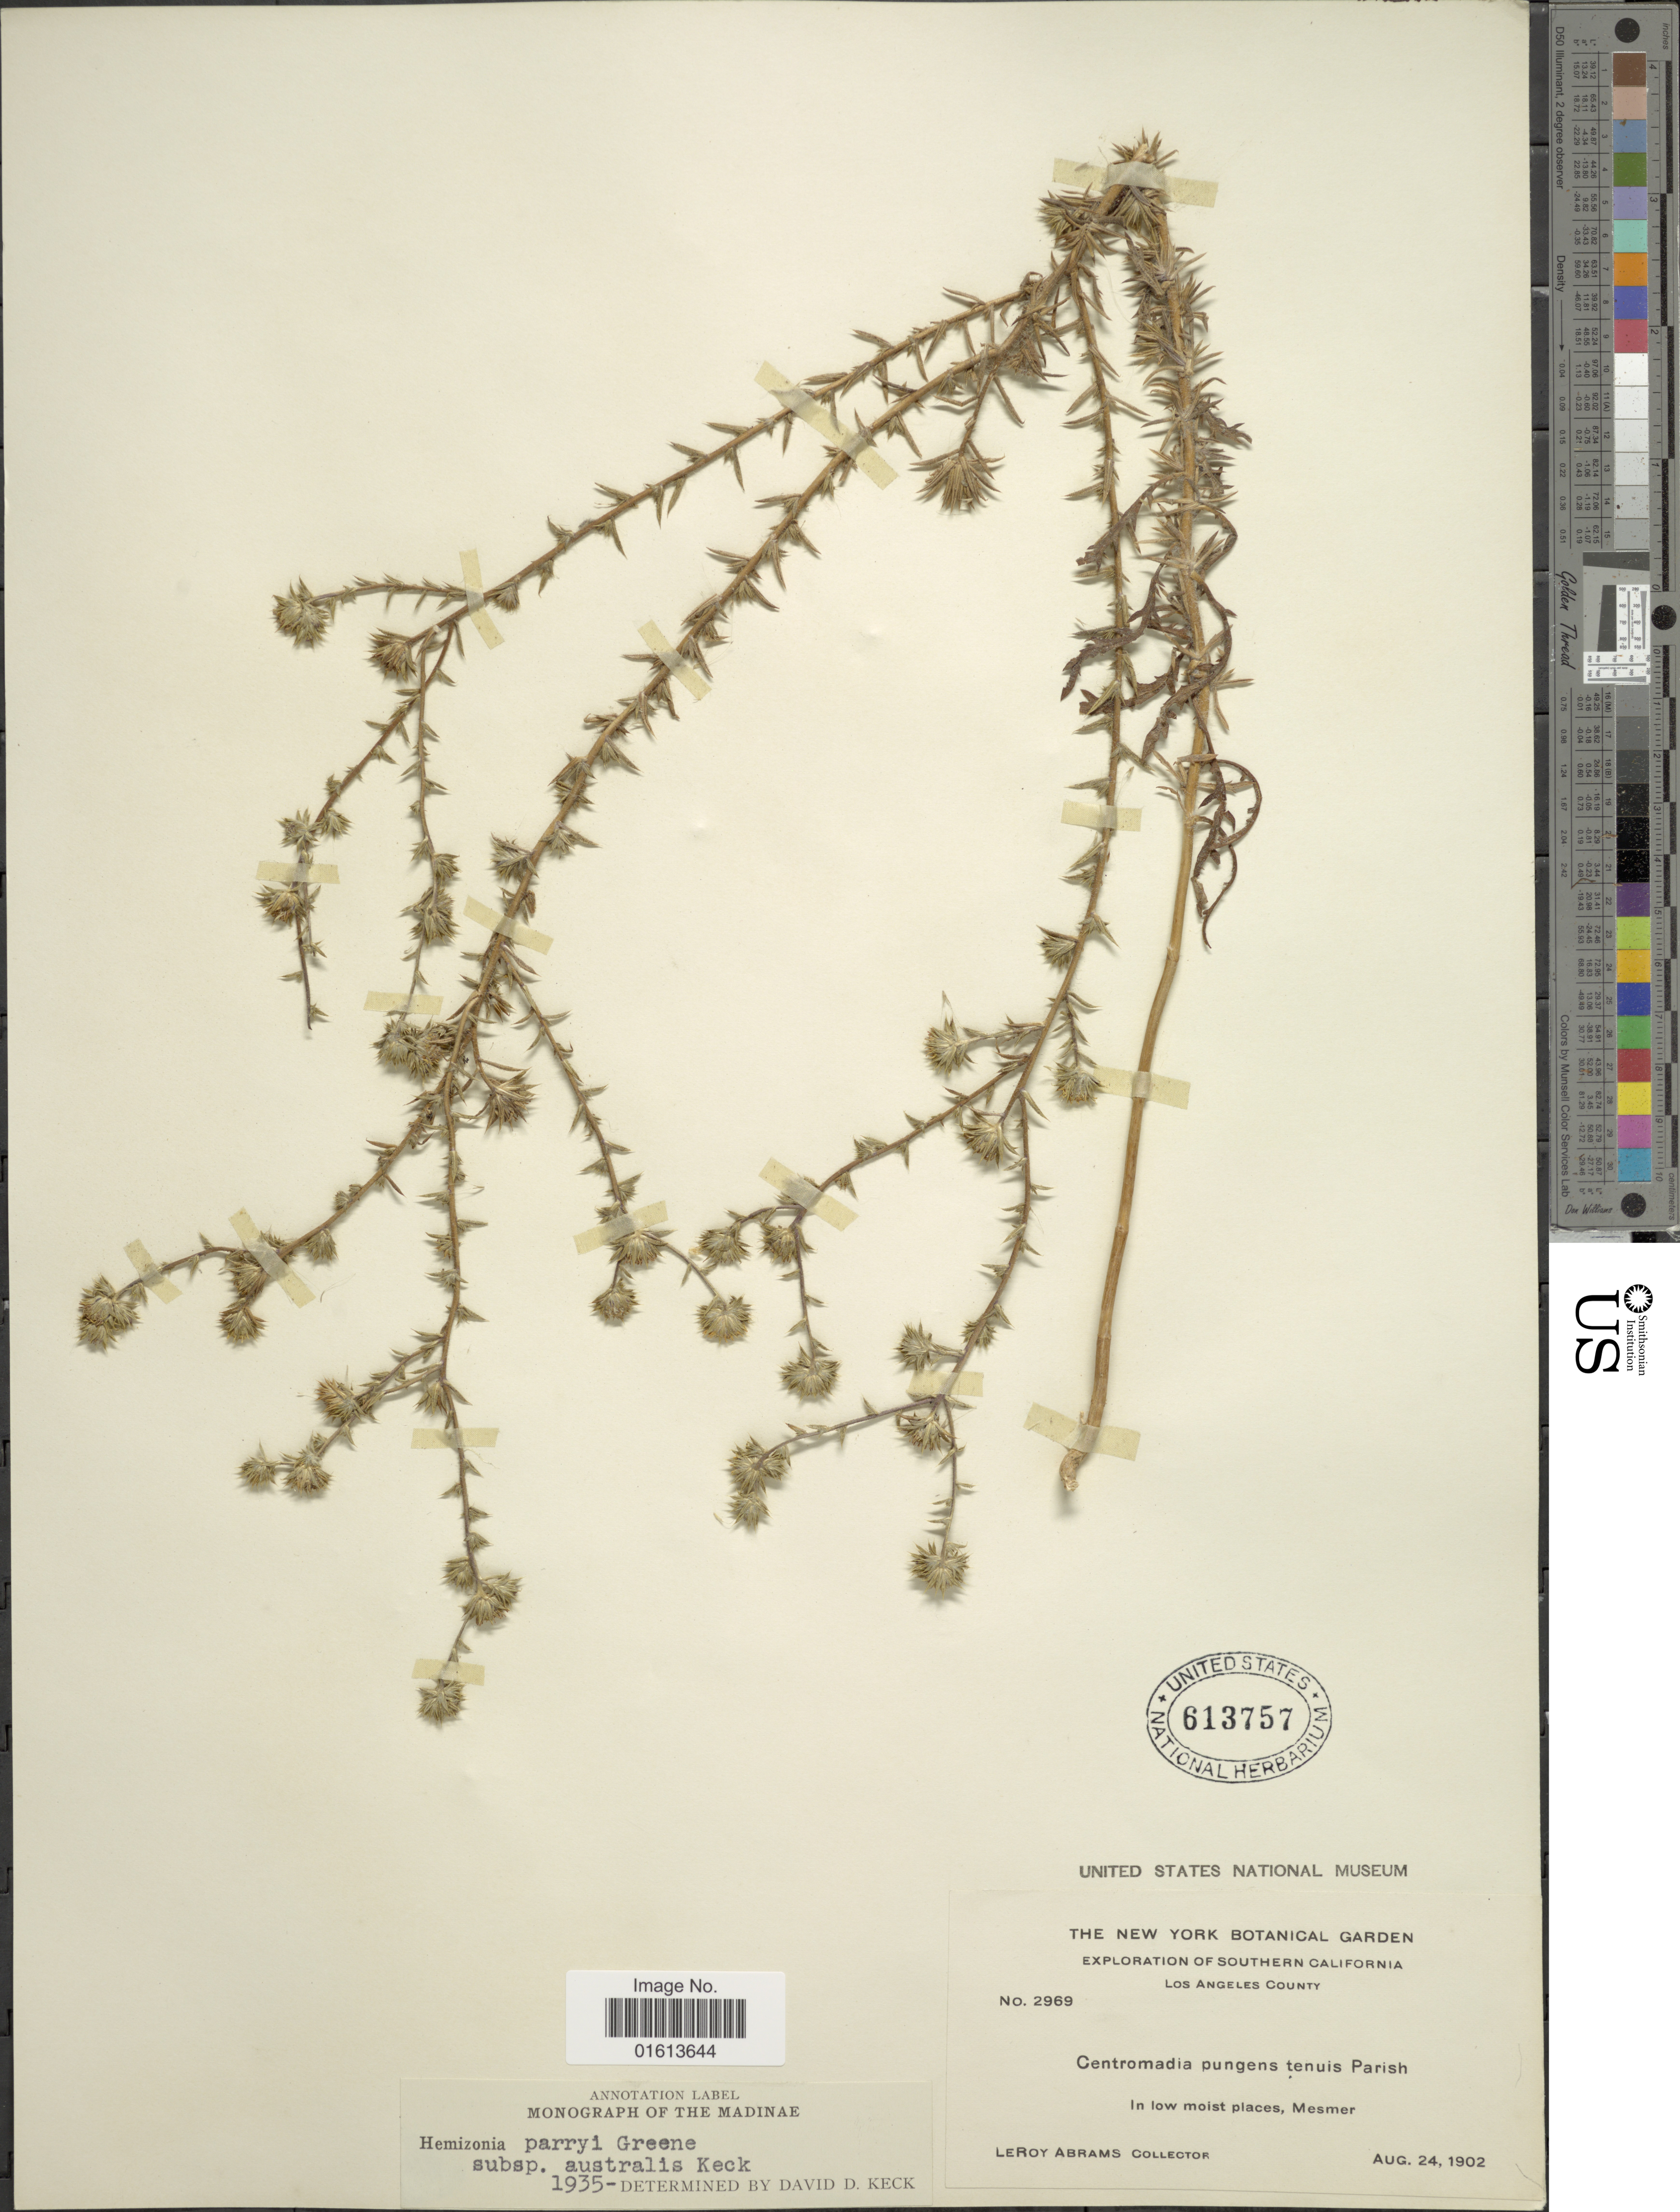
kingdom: Plantae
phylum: Tracheophyta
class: Magnoliopsida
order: Asterales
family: Asteraceae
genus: Centromadia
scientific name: Centromadia parryi subsp. australis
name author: (D.D. Keck) B.G. Baldwin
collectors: L. Abrams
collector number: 2969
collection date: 1902-08-24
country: United States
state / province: New York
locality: New York. Los Angeles County. In low moist places, Mesmer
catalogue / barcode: US 613757